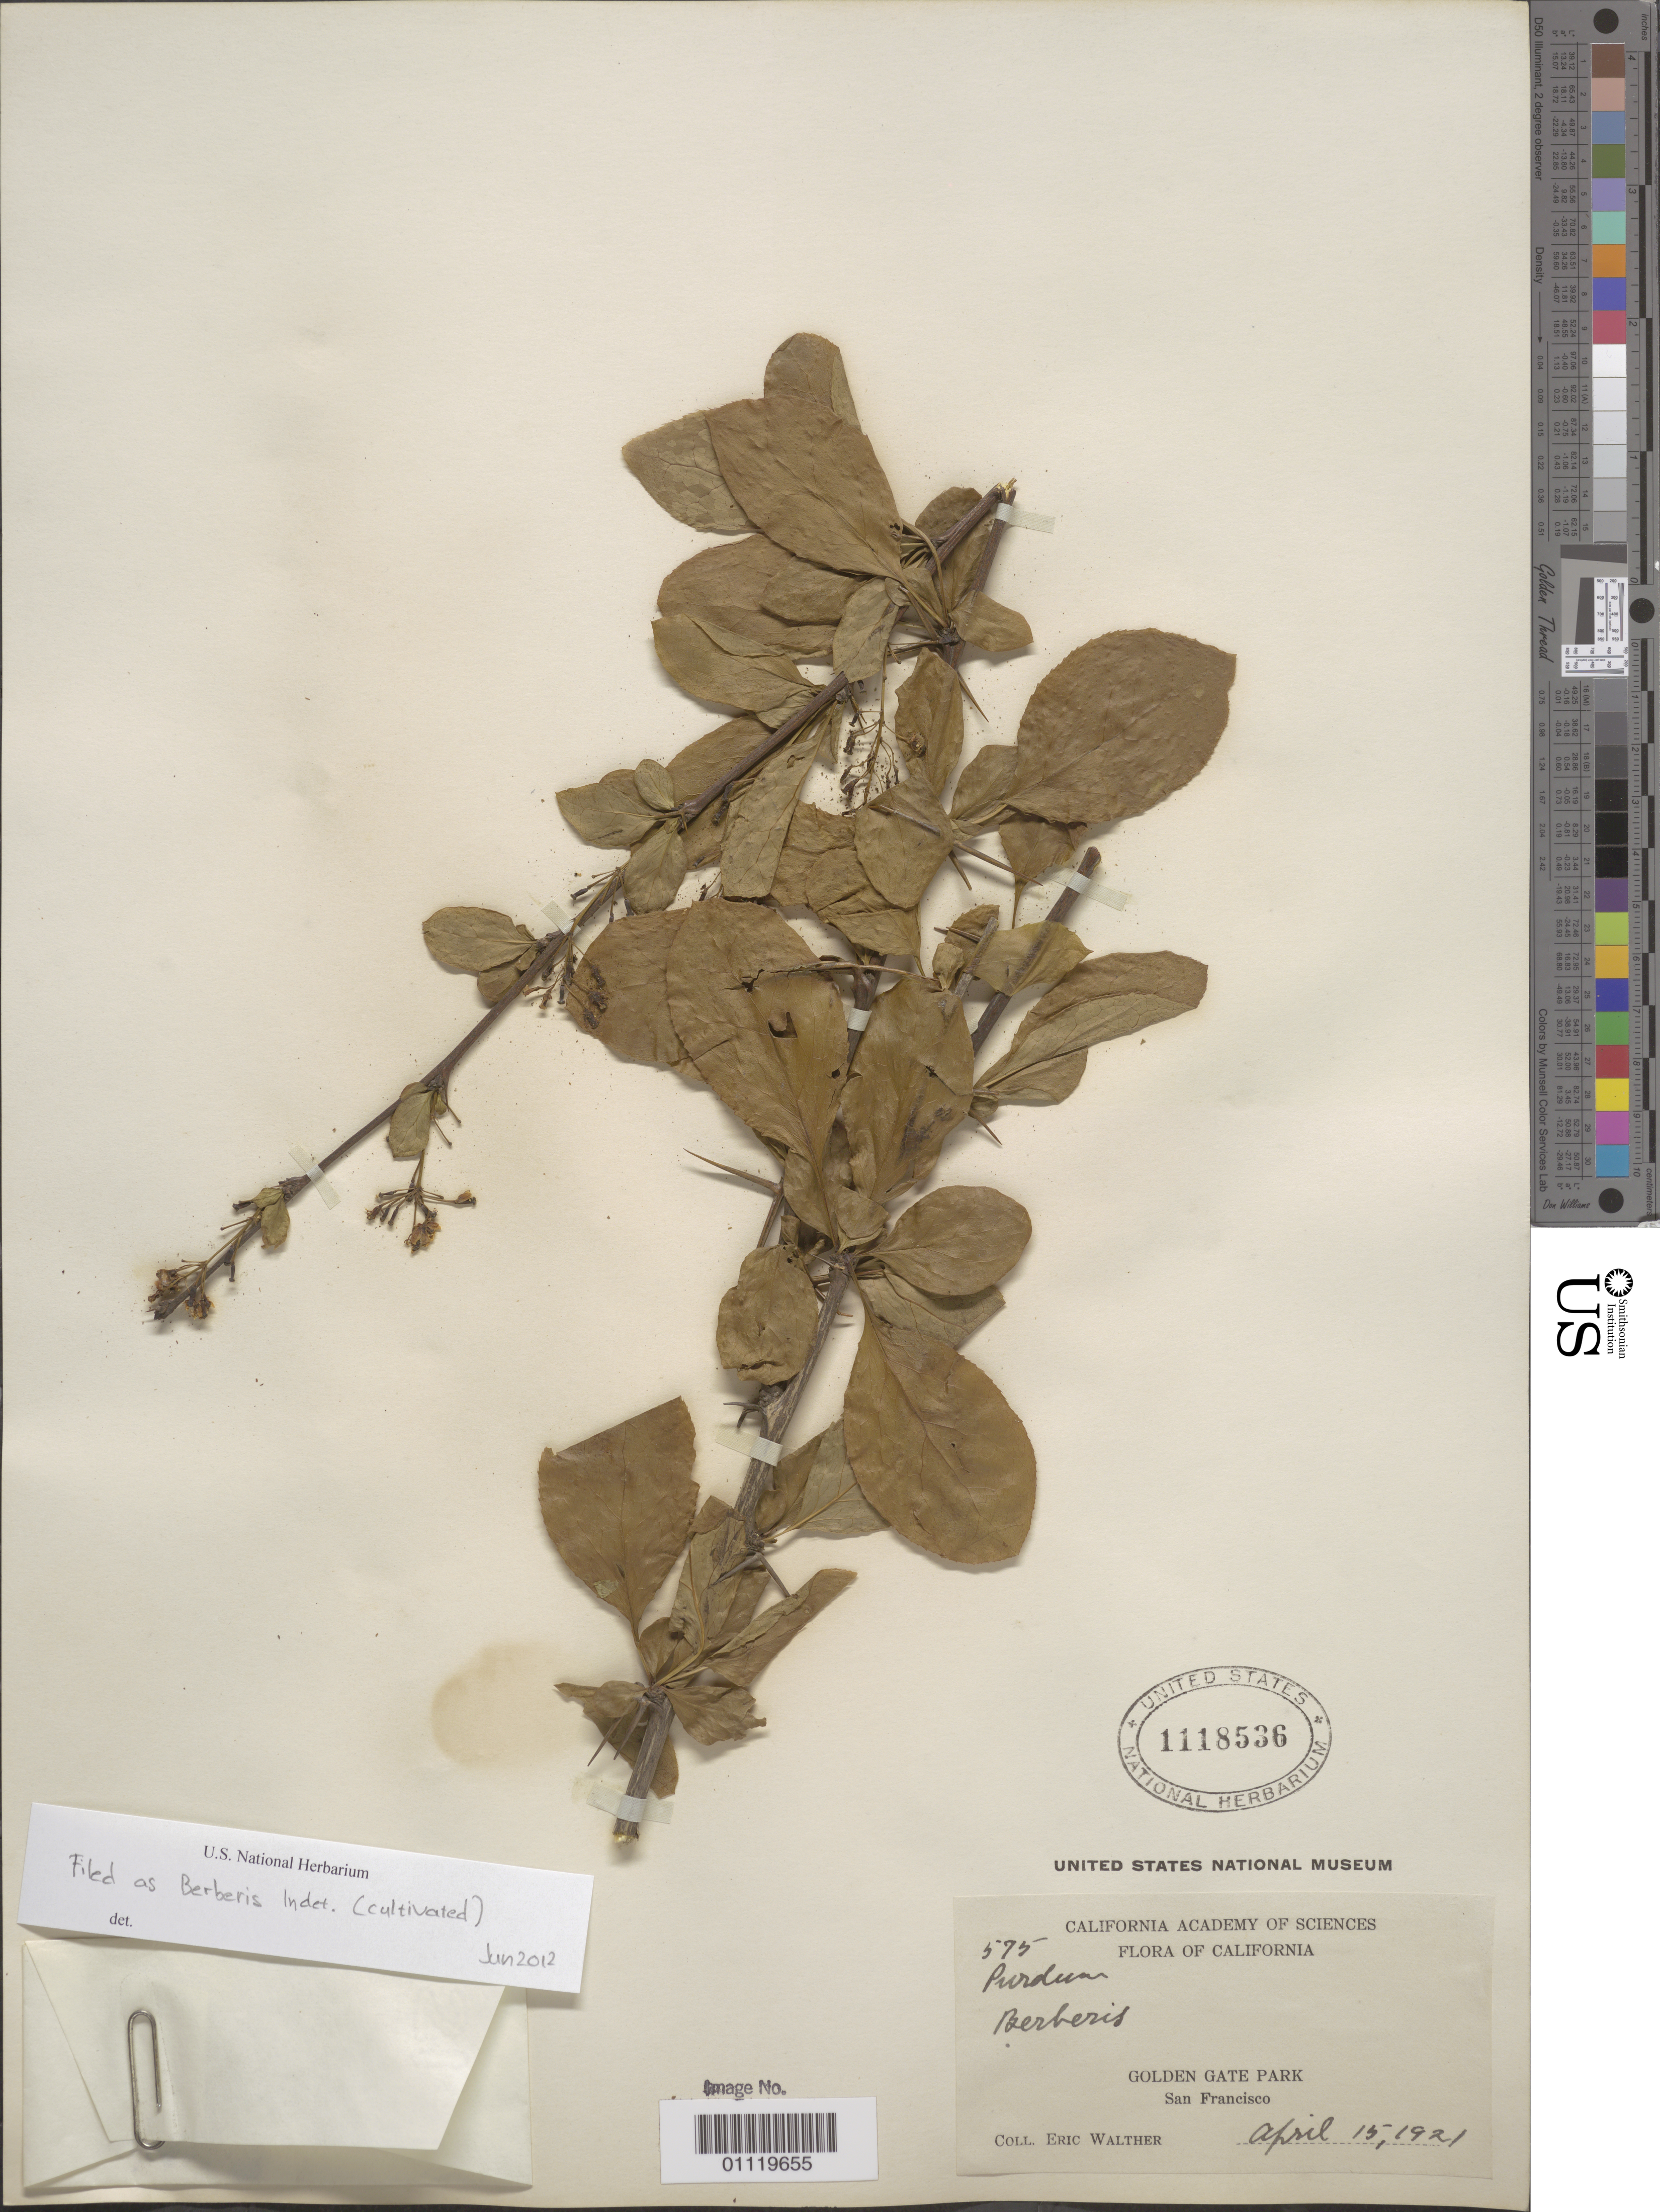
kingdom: Plantae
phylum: Tracheophyta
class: Magnoliopsida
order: Ranunculales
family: Berberidaceae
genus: Berberis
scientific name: Berberis sp.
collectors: E. Walther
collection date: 1921-04-15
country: United States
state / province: California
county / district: San Francisco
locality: Golden Gate Park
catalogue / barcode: US 1118536